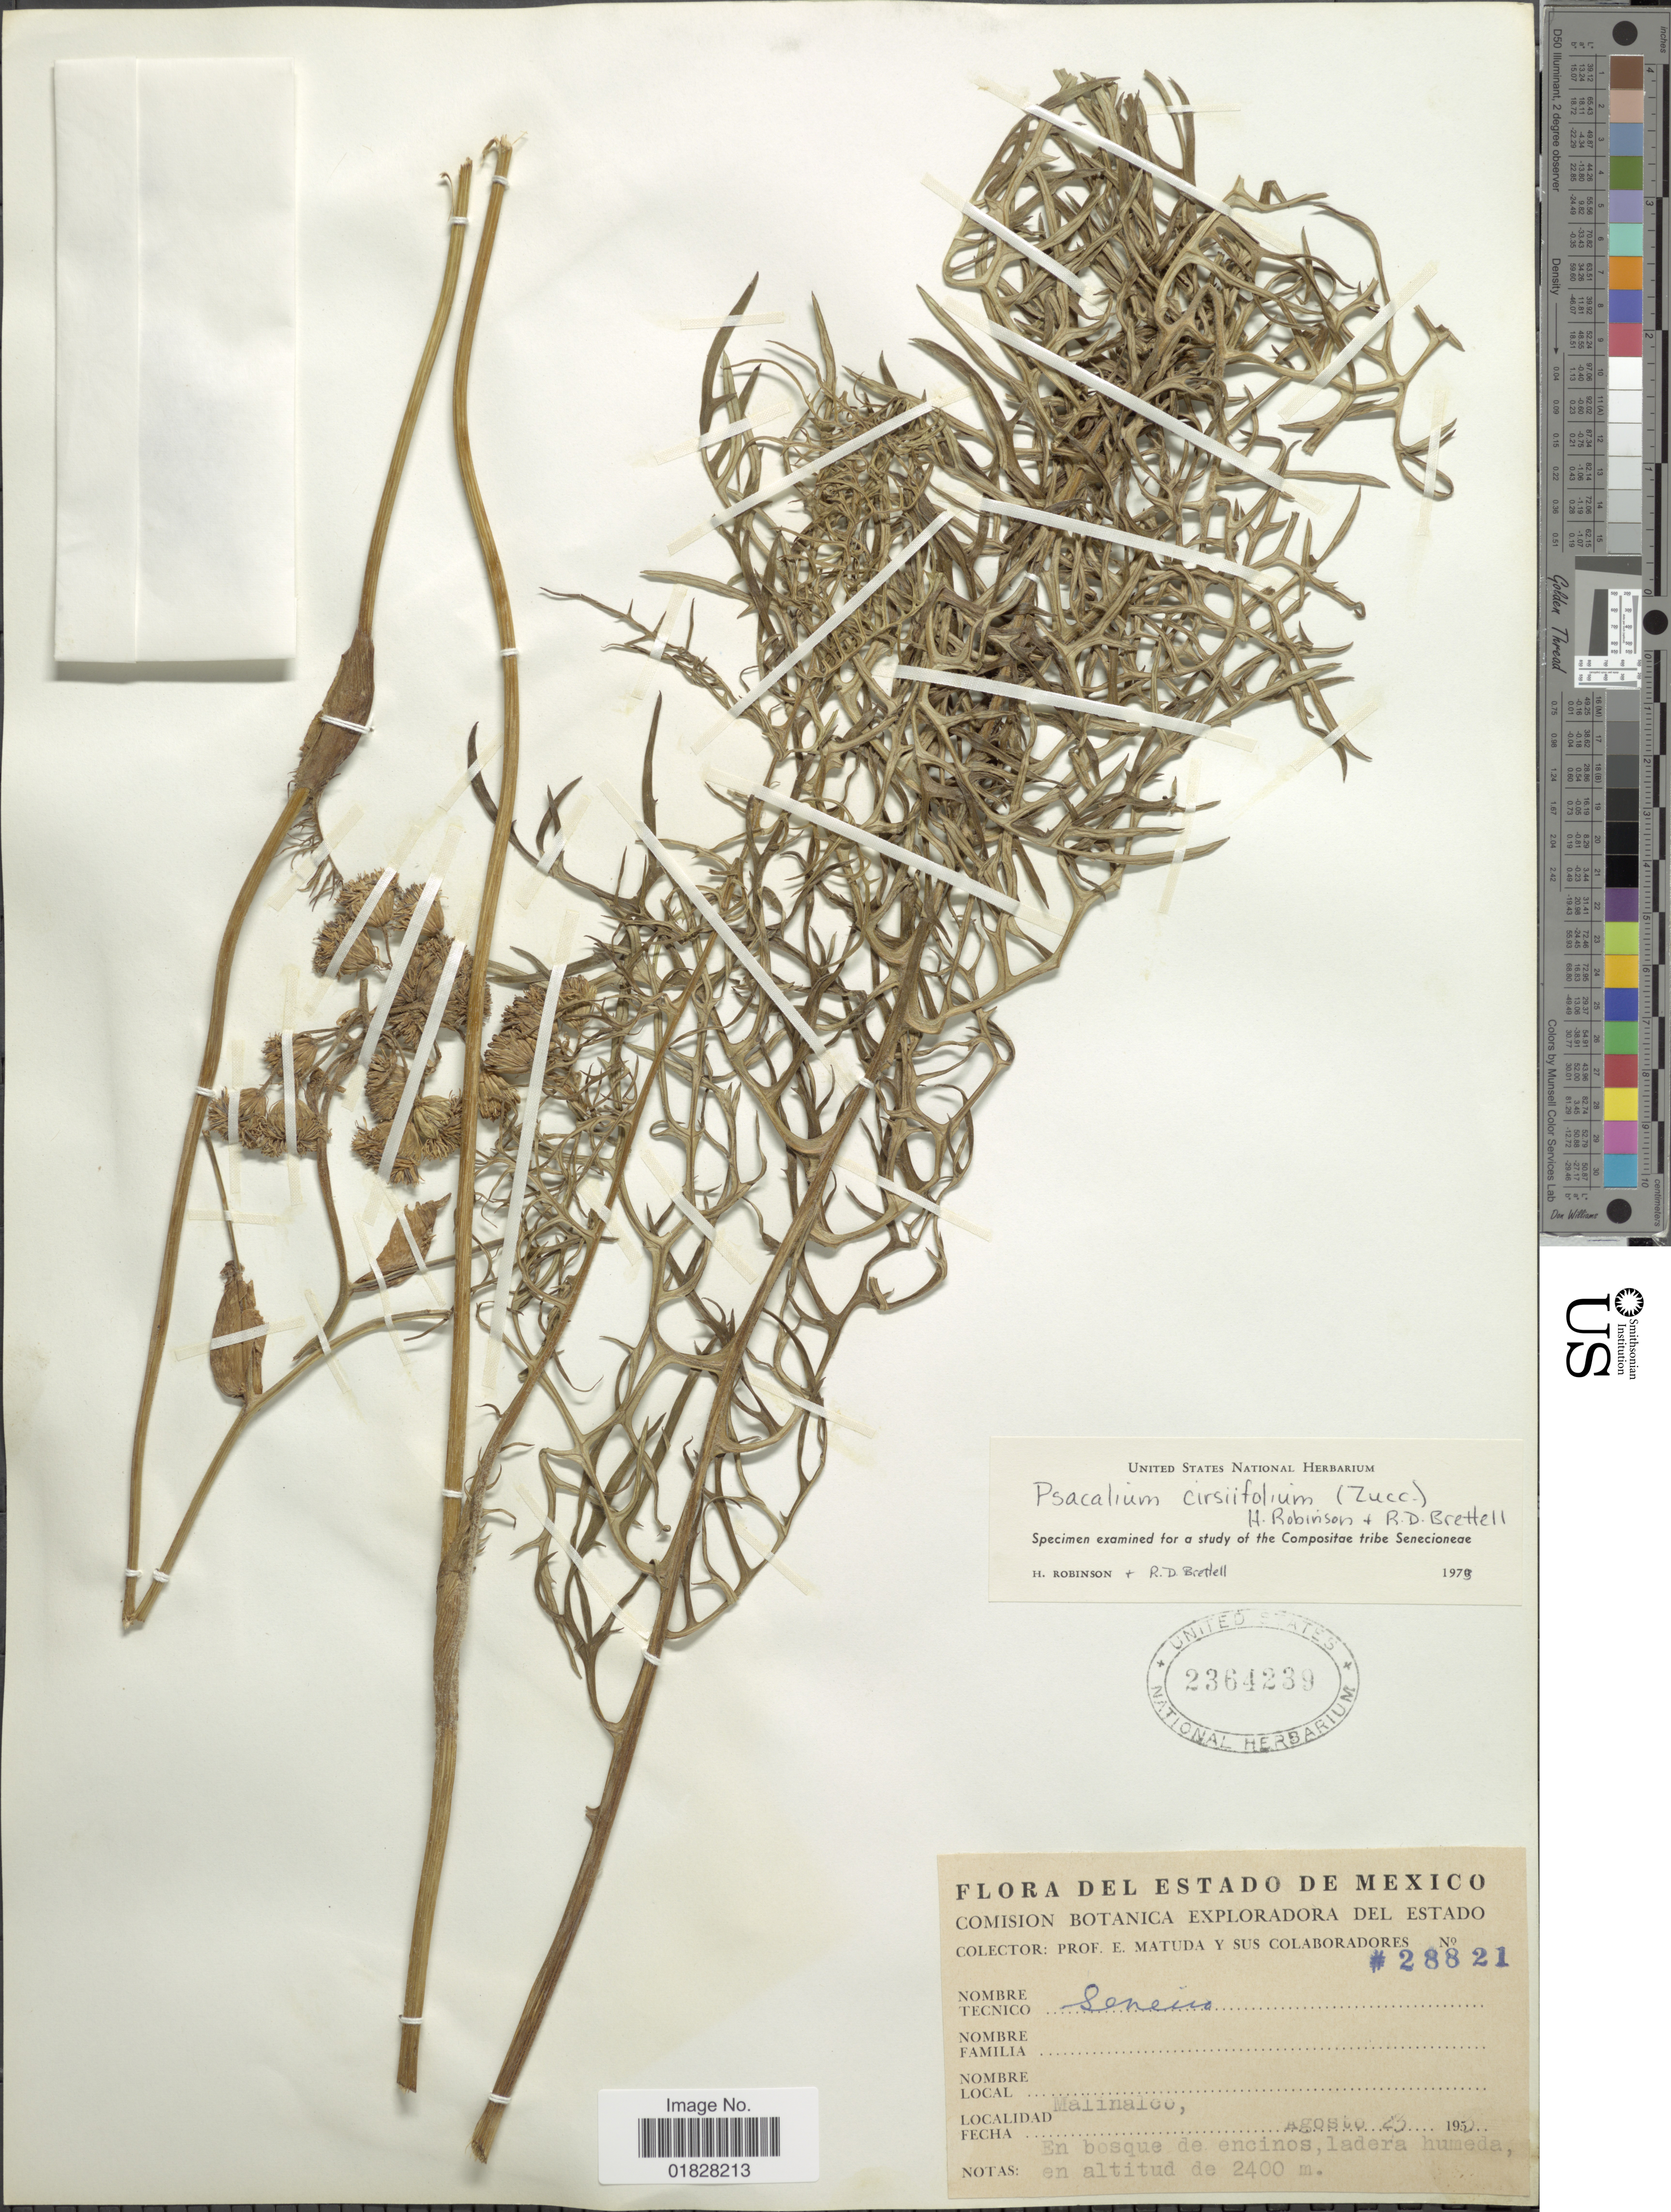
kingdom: Plantae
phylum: Tracheophyta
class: Magnoliopsida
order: Asterales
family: Asteraceae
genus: Psacalium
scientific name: Psacalium cirsiifolium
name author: (Zucc.) H. Rob. & Brettell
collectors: E. Matuda & et al.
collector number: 28821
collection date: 1955-08-23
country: Mexico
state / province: México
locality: Estado de Mexico. Malinalco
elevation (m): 2400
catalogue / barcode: US 2364239